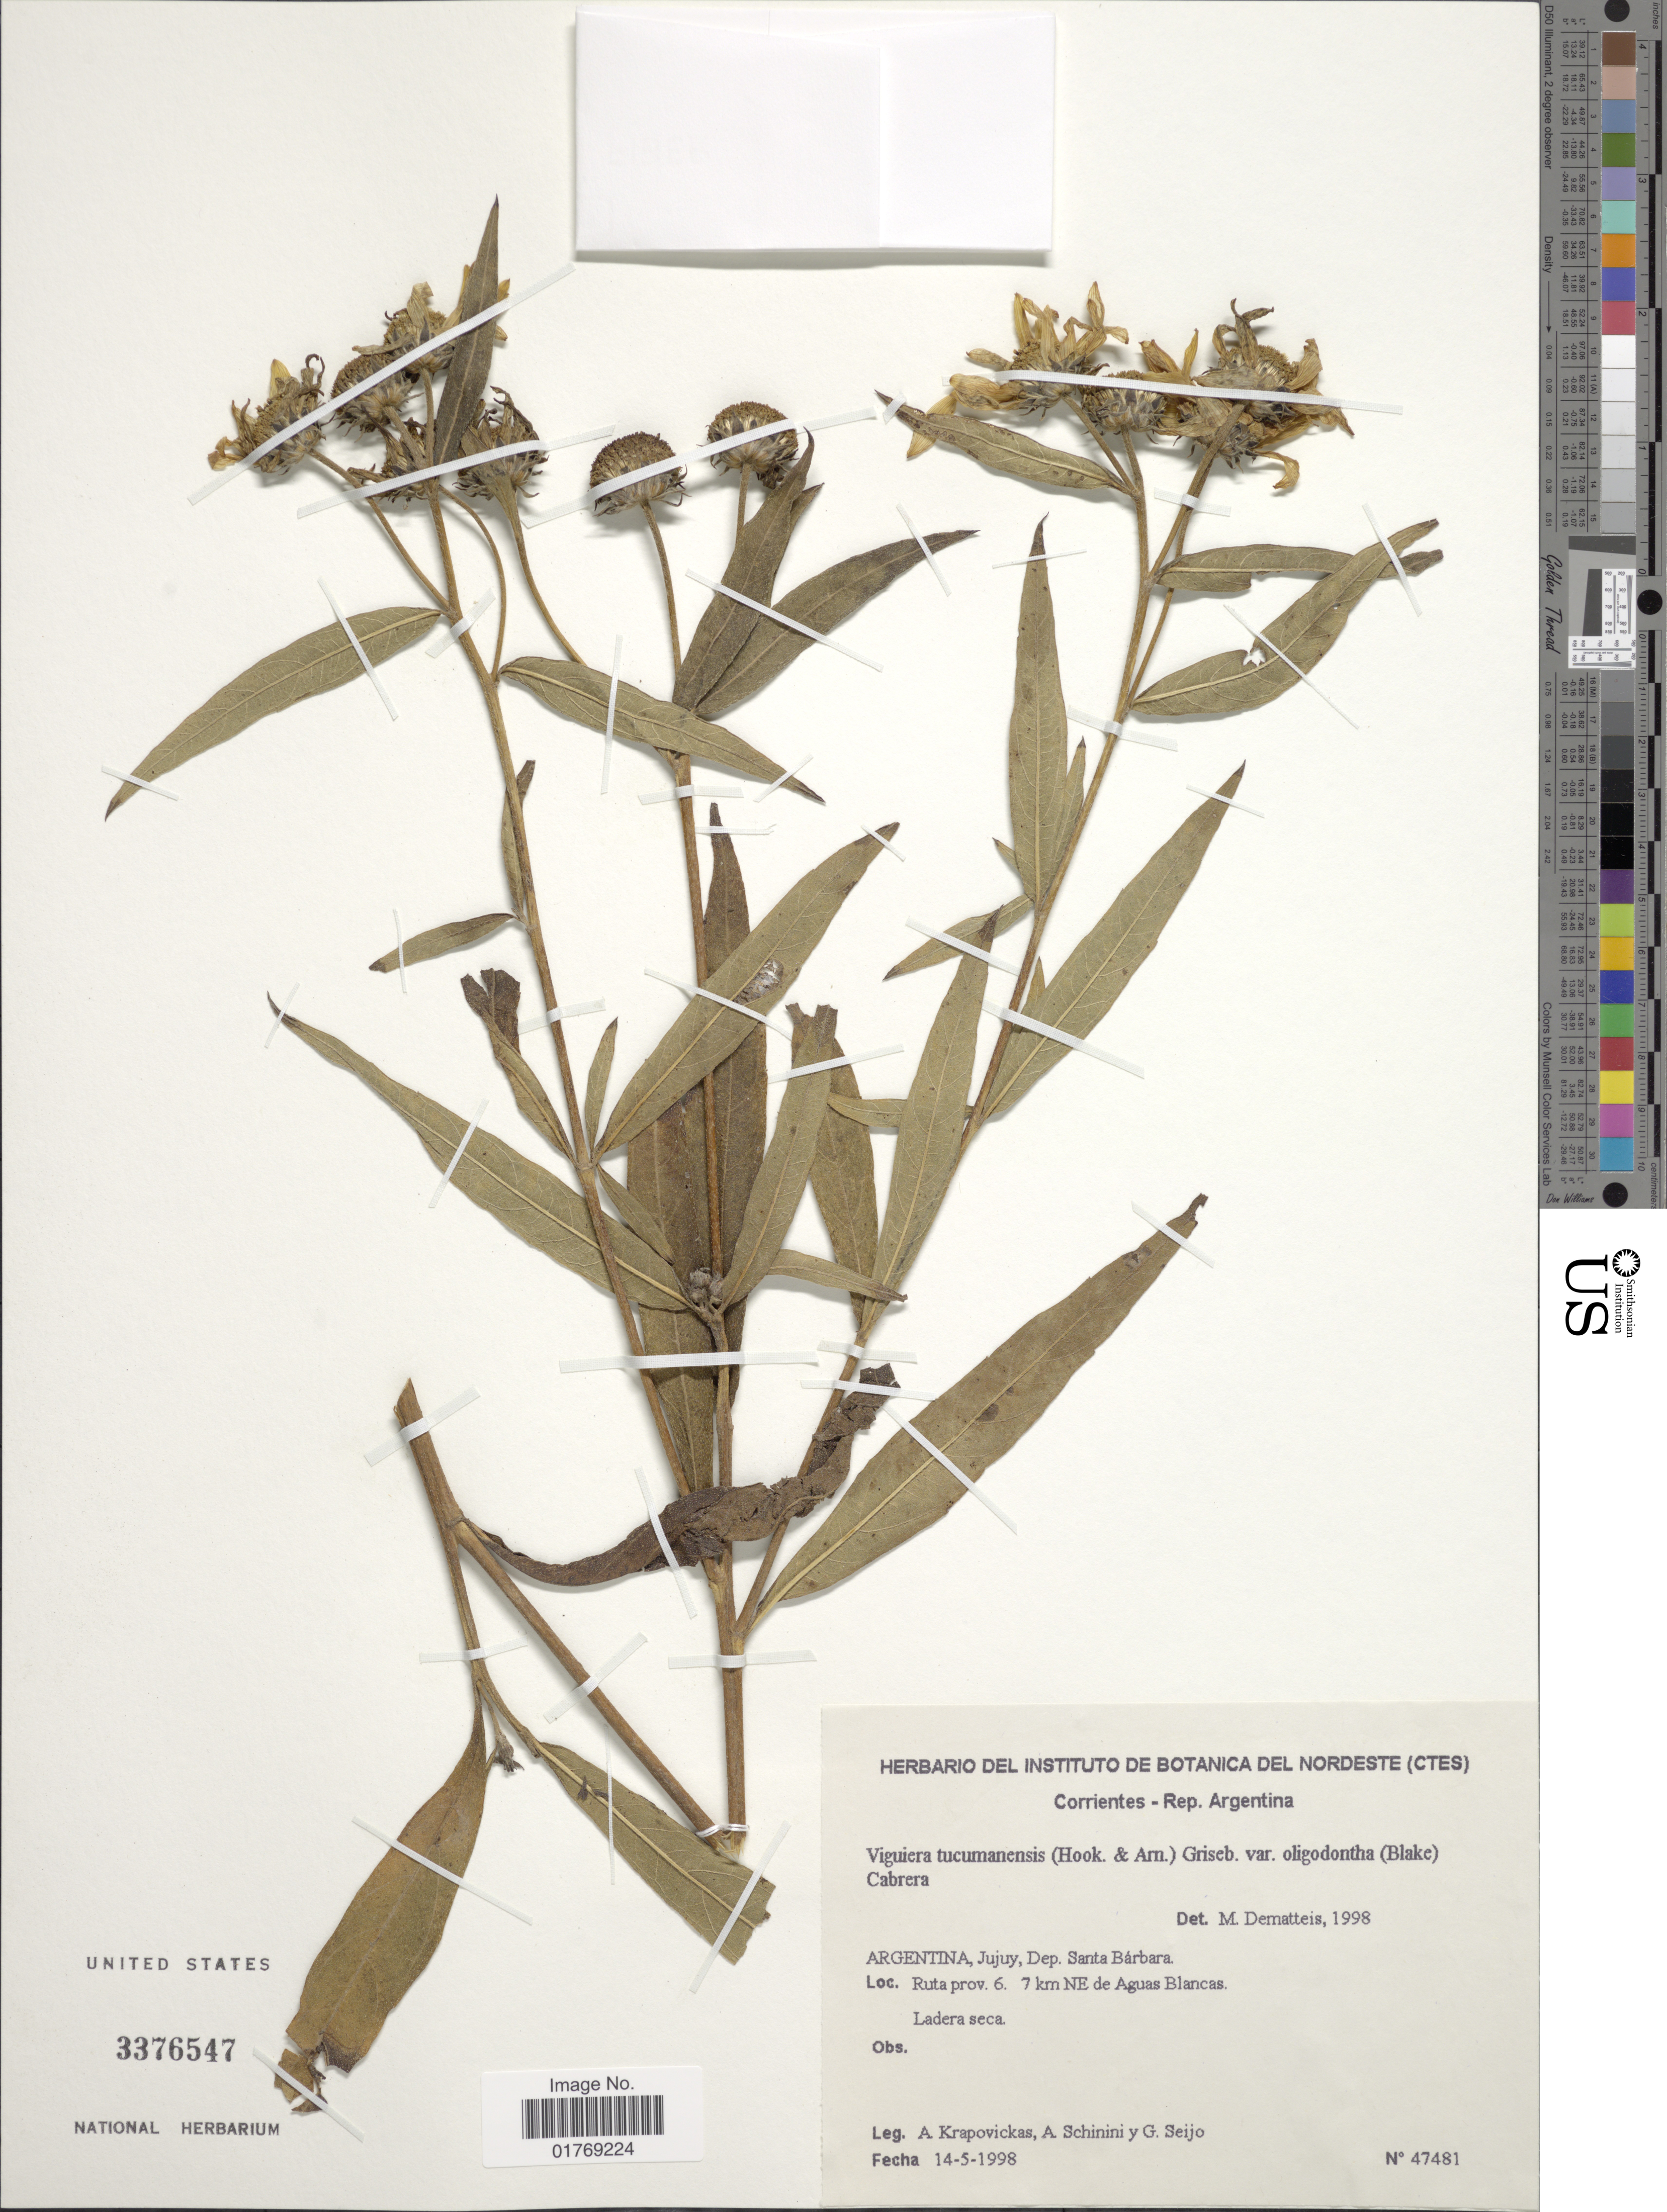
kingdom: Plantae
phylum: Tracheophyta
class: Magnoliopsida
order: Asterales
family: Asteraceae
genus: Viguiera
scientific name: Viguiera tucumanensis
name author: (Hook. & Arn.) Griseb.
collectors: A. Krapovickas, A. Schinini & G. Seijo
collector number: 47481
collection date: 1998-05-14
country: Argentina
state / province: Jujuy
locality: Argentina, Jujuy, Dep. Santa Bárbara. Ruta prov. 6. 7 km NE de Aguas Blancas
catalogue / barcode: US 3376547